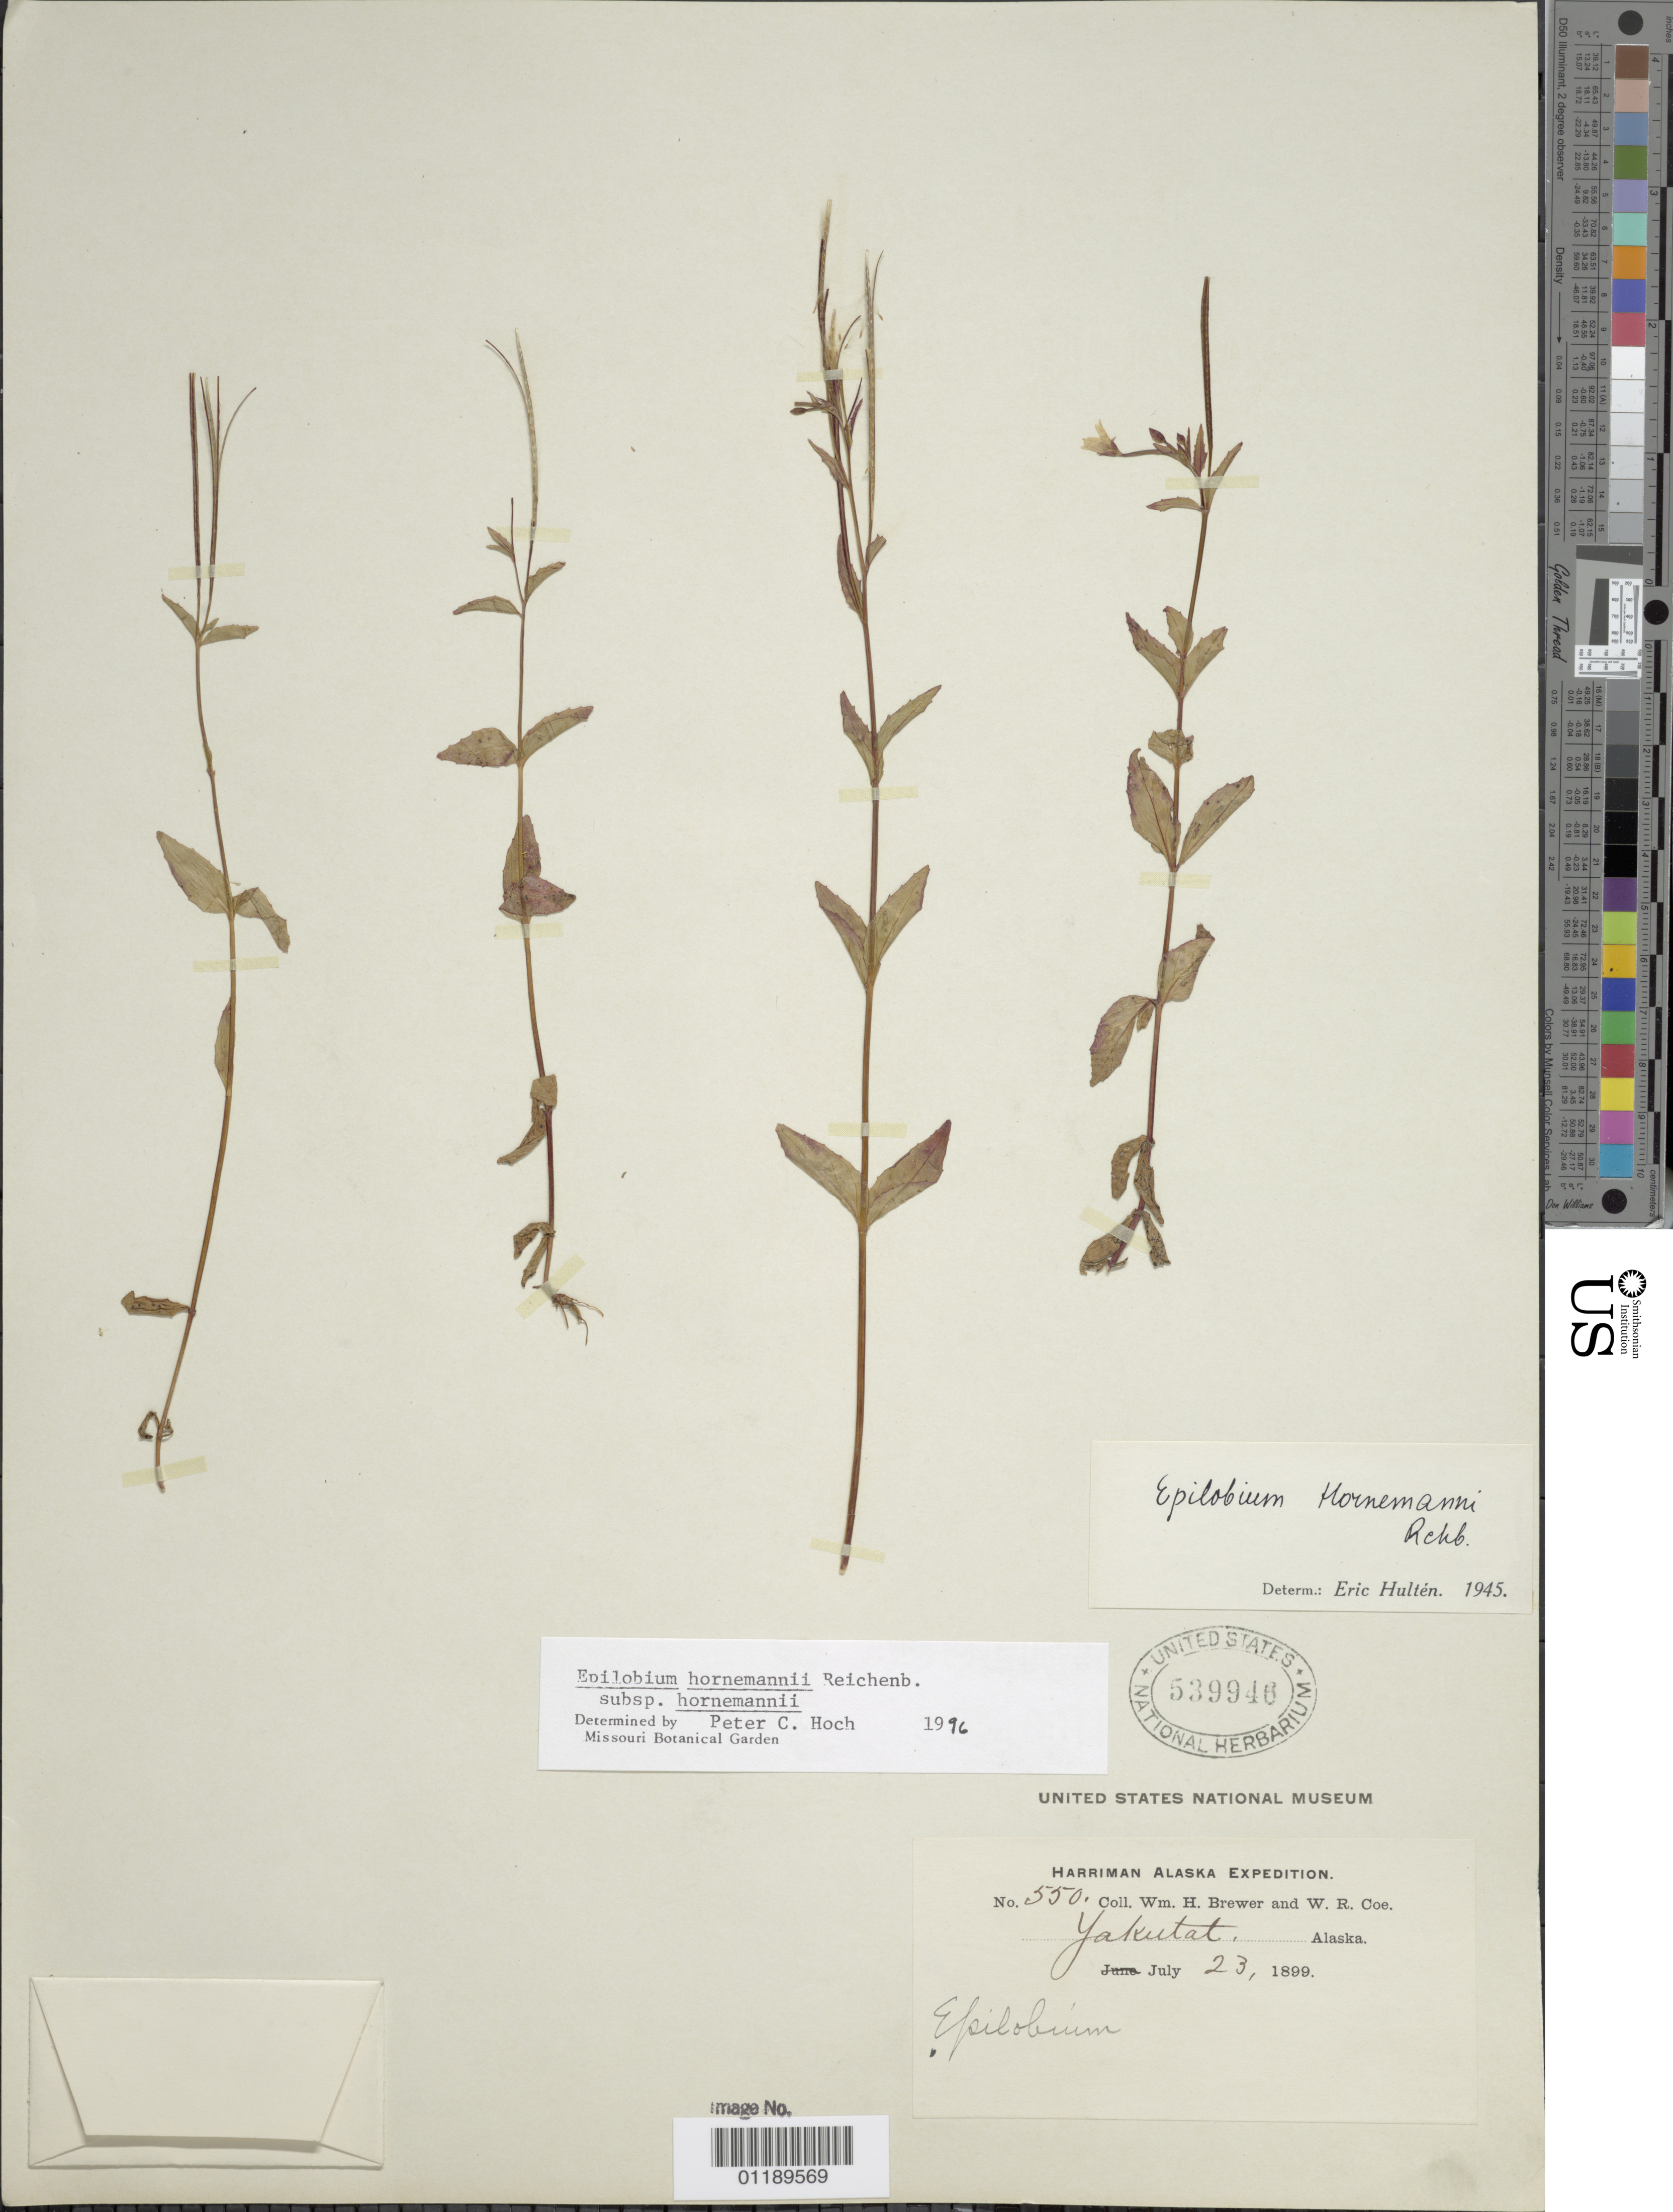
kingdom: Plantae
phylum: Tracheophyta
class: Magnoliopsida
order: Myrtales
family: Onagraceae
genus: Epilobium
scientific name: Epilobium hornemannii subsp. hornemannii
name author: Rchb.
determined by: Hoch, P. C.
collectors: W. H. Brewer & W. Coe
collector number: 550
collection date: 1899-07-23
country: United States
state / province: Alaska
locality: Yakutat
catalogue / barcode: US 539946